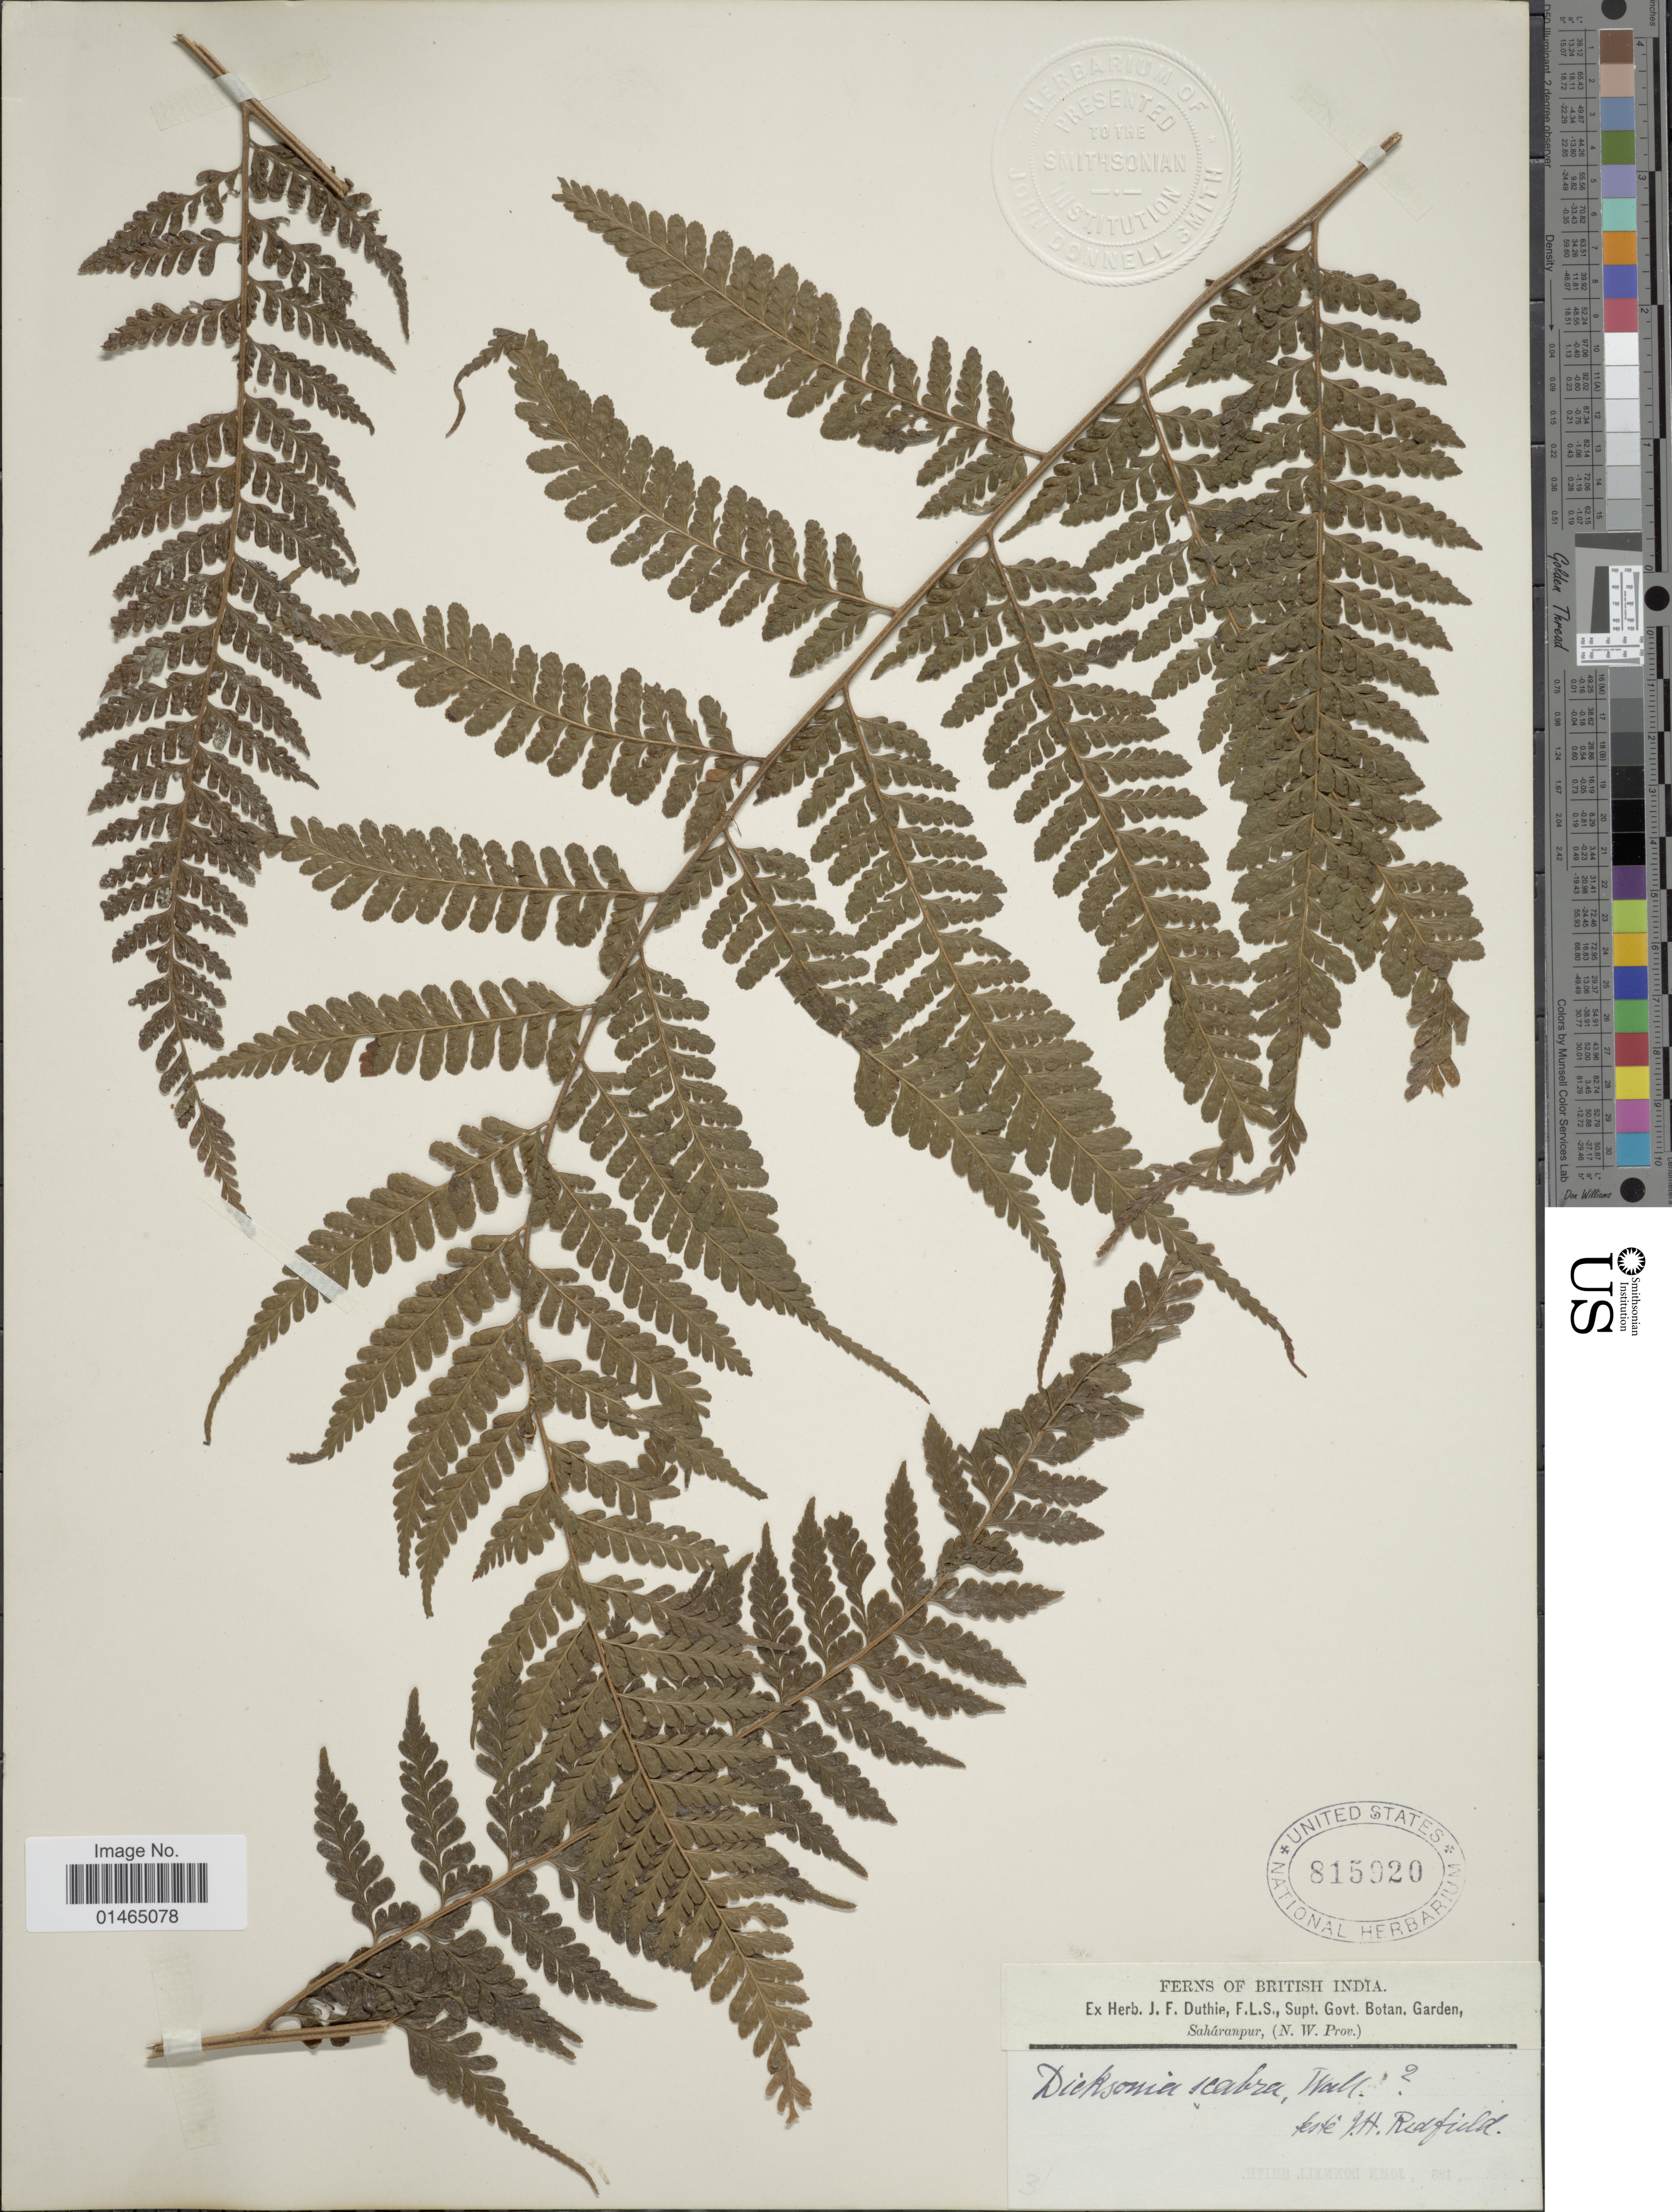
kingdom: Plantae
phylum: Tracheophyta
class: Polypodiopsida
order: Polypodiales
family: Dennstaedtiaceae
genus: Dennstaedtia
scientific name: Dennstaedtia scabra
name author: (Wall. ex Hook.) T. Moore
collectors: ex herb. J. F. Duthie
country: India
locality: Ferns of British India. Saháranpur, (N.W. Prov.)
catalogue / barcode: US 815920